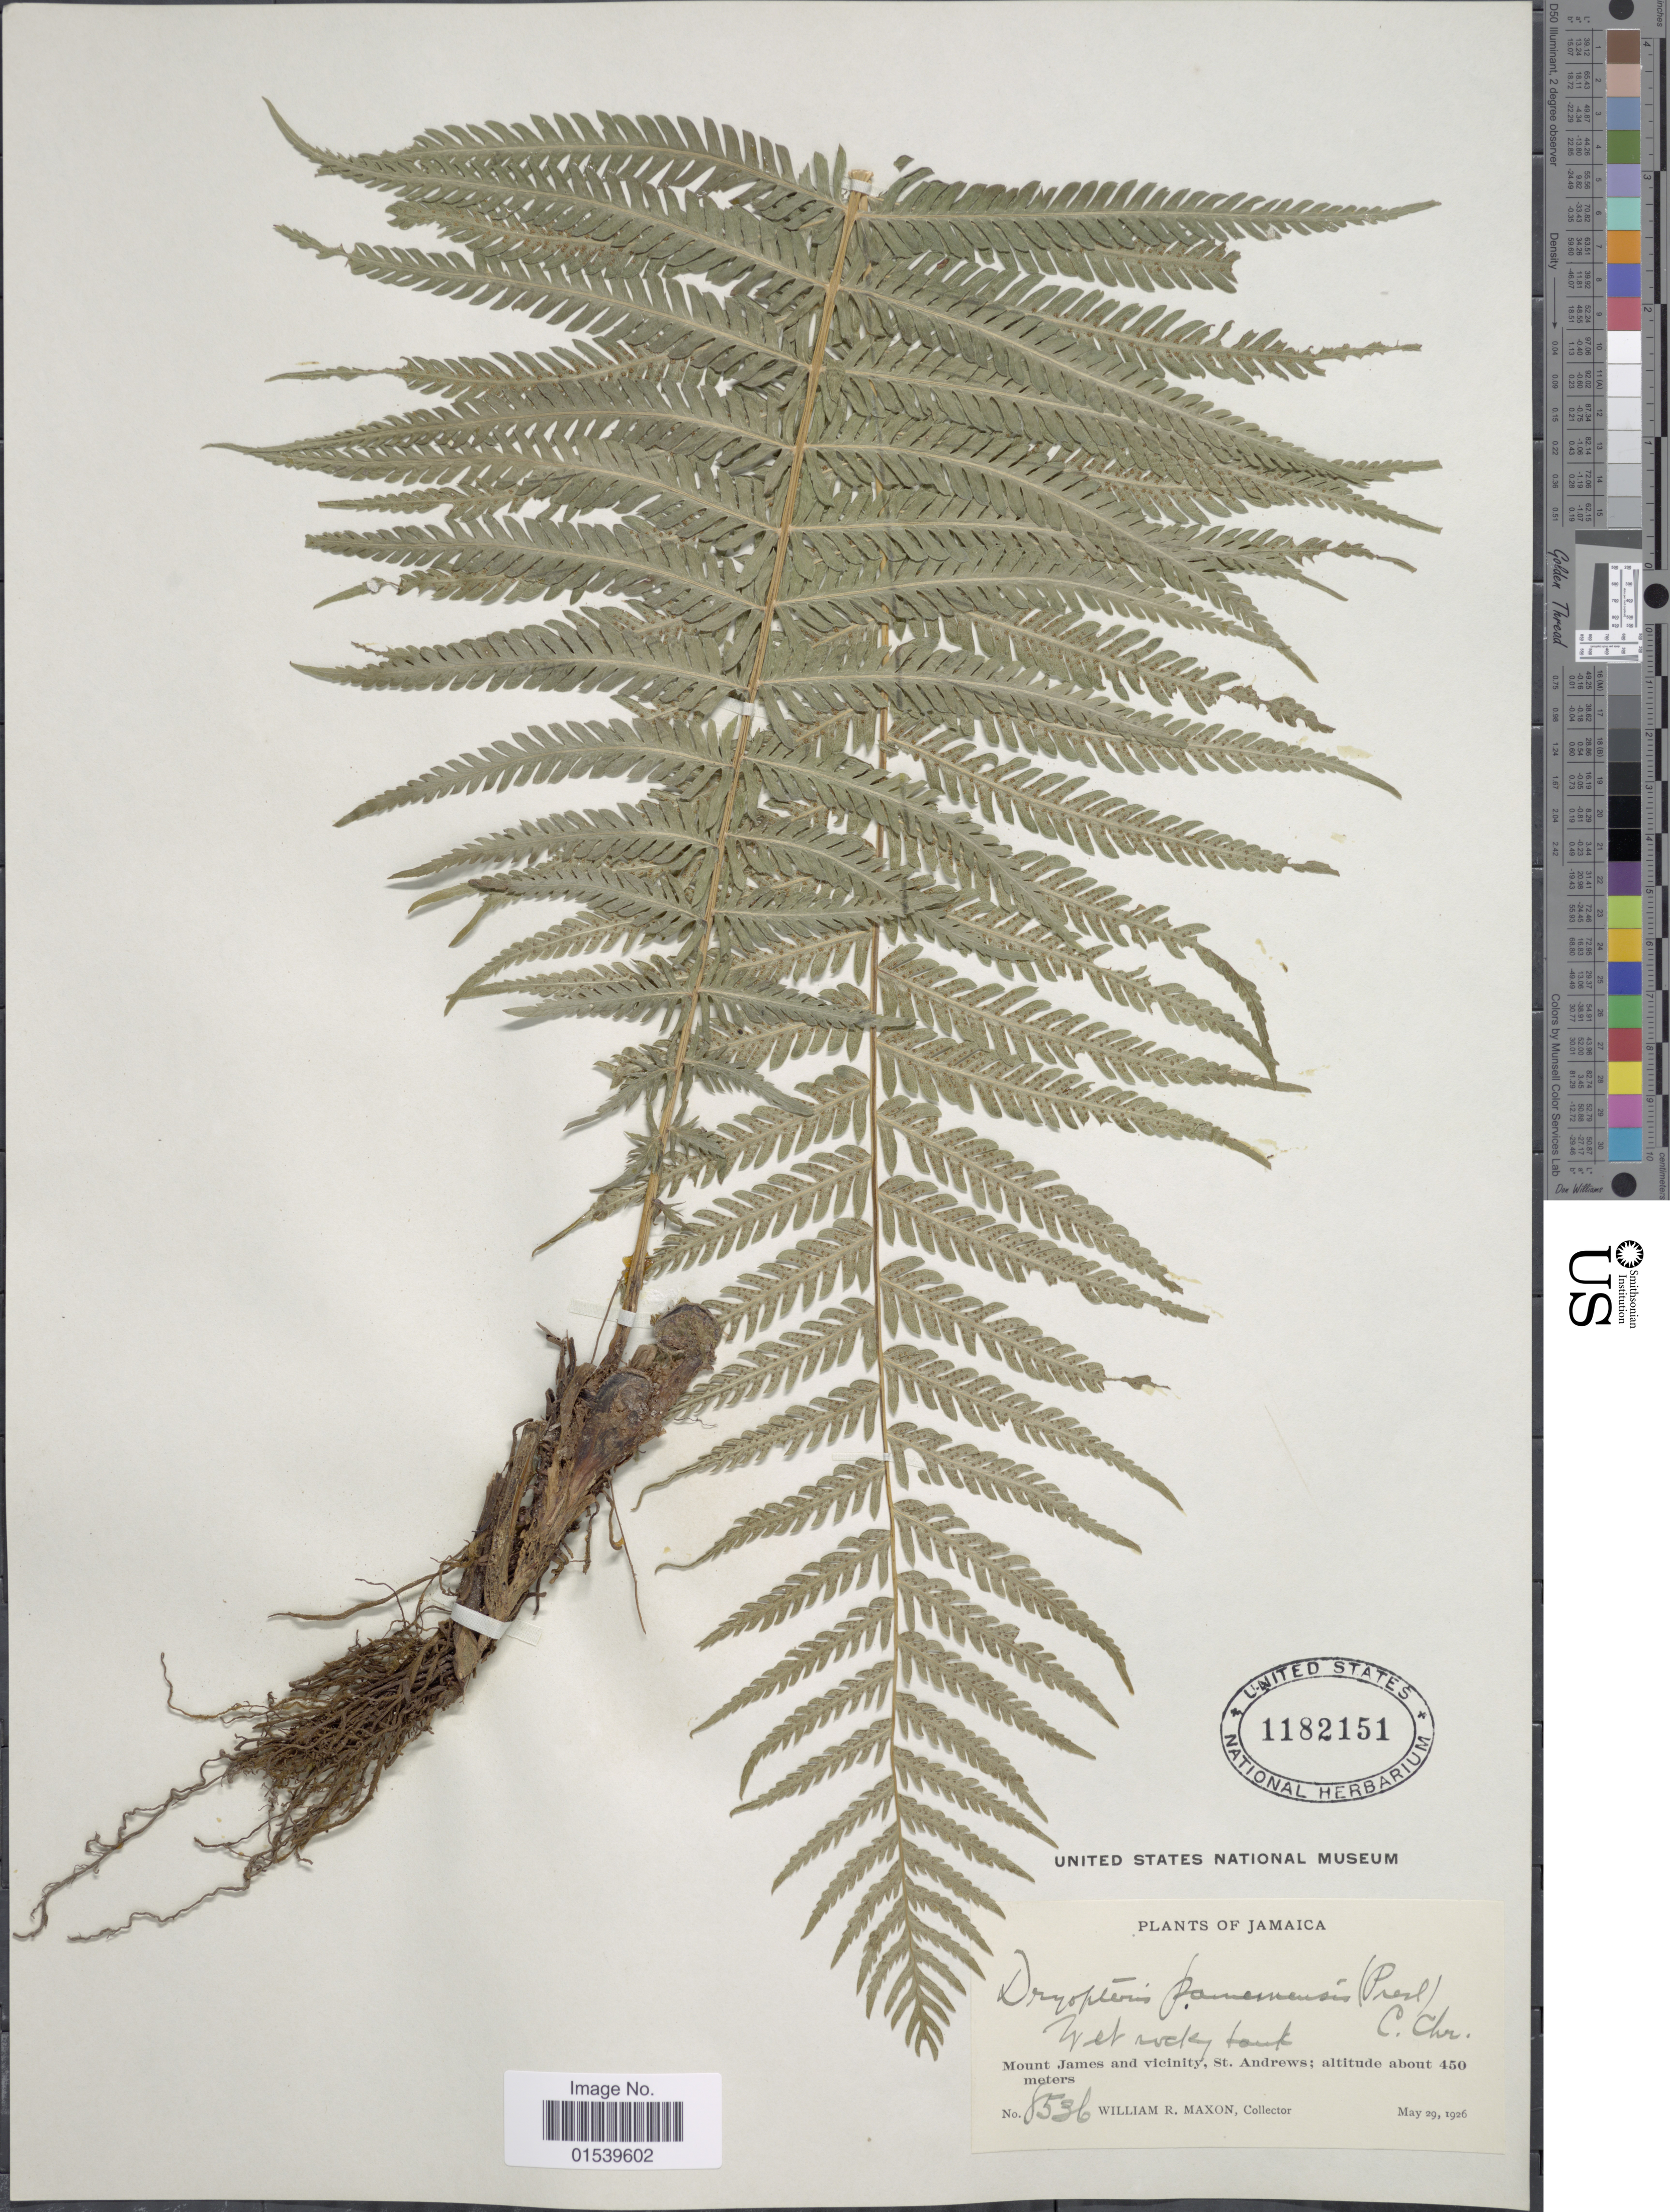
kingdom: Plantae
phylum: Tracheophyta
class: Polypodiopsida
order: Polypodiales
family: Thelypteridaceae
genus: Amauropelta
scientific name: Amauropelta resinifera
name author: (Desv.) Pic. Serm.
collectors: W. R. Maxon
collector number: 8536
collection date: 1926-05-29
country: Jamaica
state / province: Saint Andrew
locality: Mount James and vicinity, St. Andrews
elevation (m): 450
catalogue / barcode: US 1182151